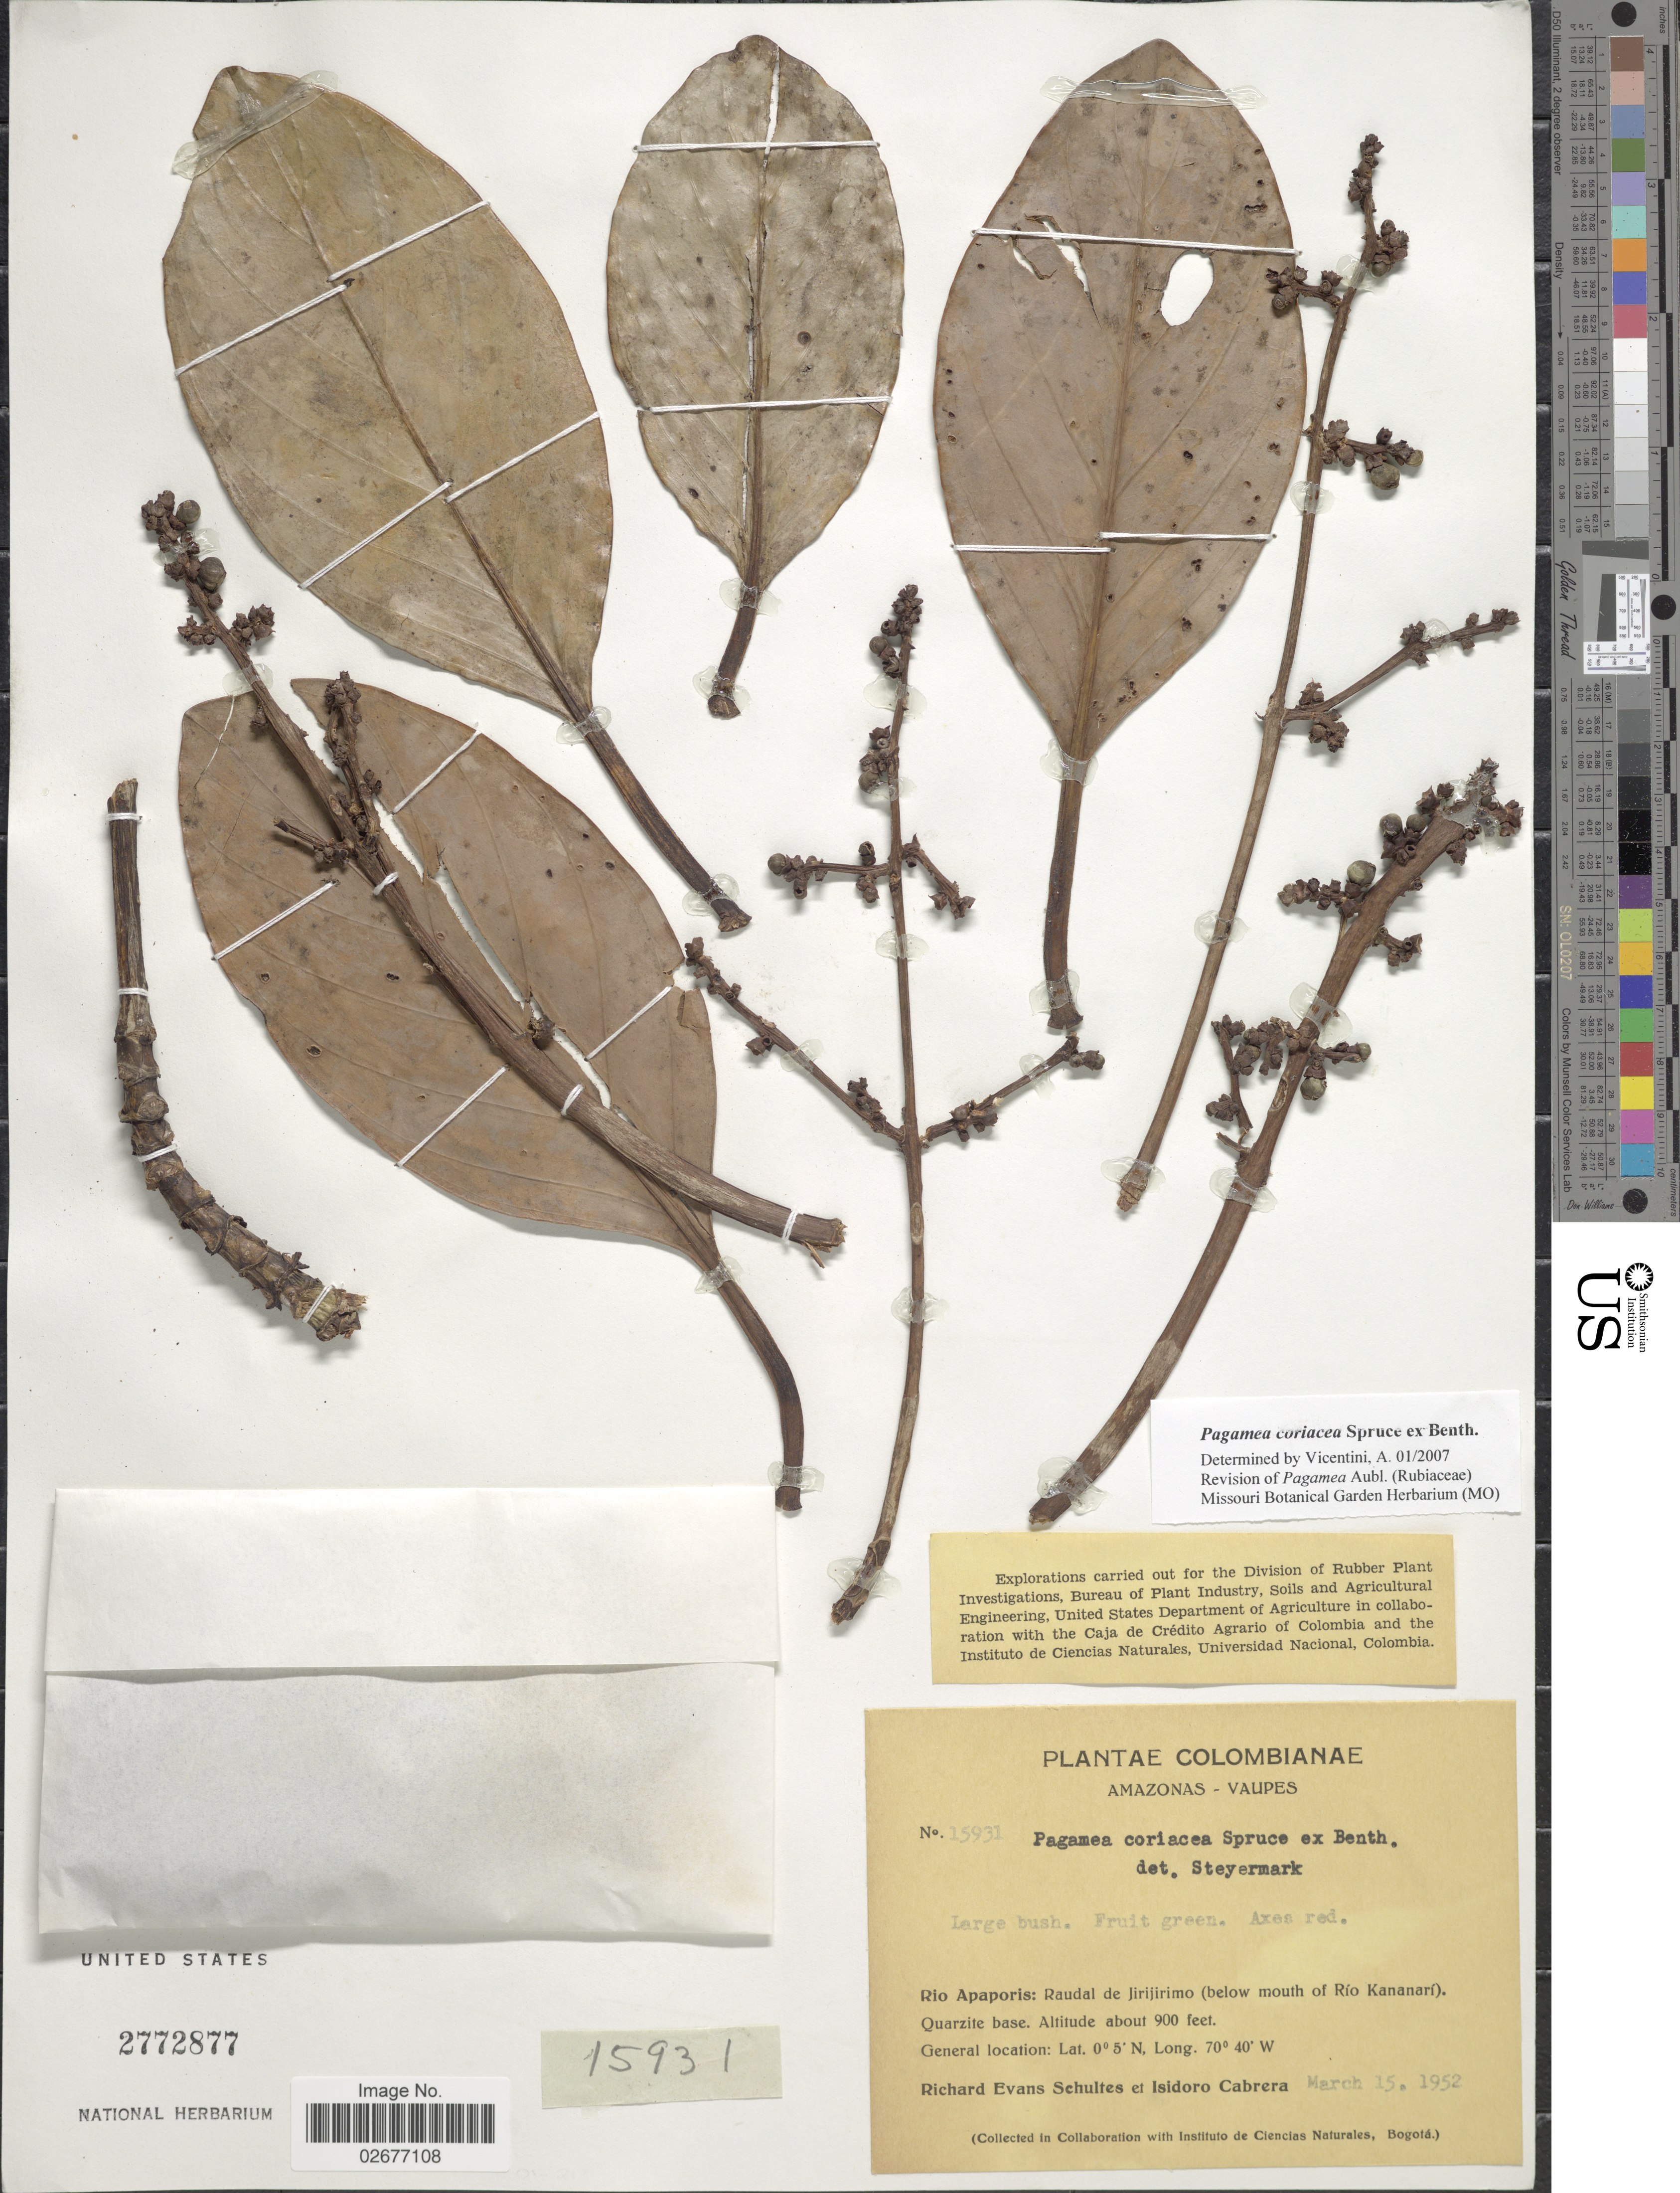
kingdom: Plantae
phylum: Tracheophyta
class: Magnoliopsida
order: Gentianales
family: Rubiaceae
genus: Pagamea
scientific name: Pagamea coriacea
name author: Spruce ex Benth.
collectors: R. E. Schultes & I. Cabrera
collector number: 15931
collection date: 1952-03-15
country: Colombia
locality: Amazonas-Vaupes, Rio Apaporis: Raudal de Jirijirimo (below mouth of Rio Kananari)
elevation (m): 274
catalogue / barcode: US 2772877